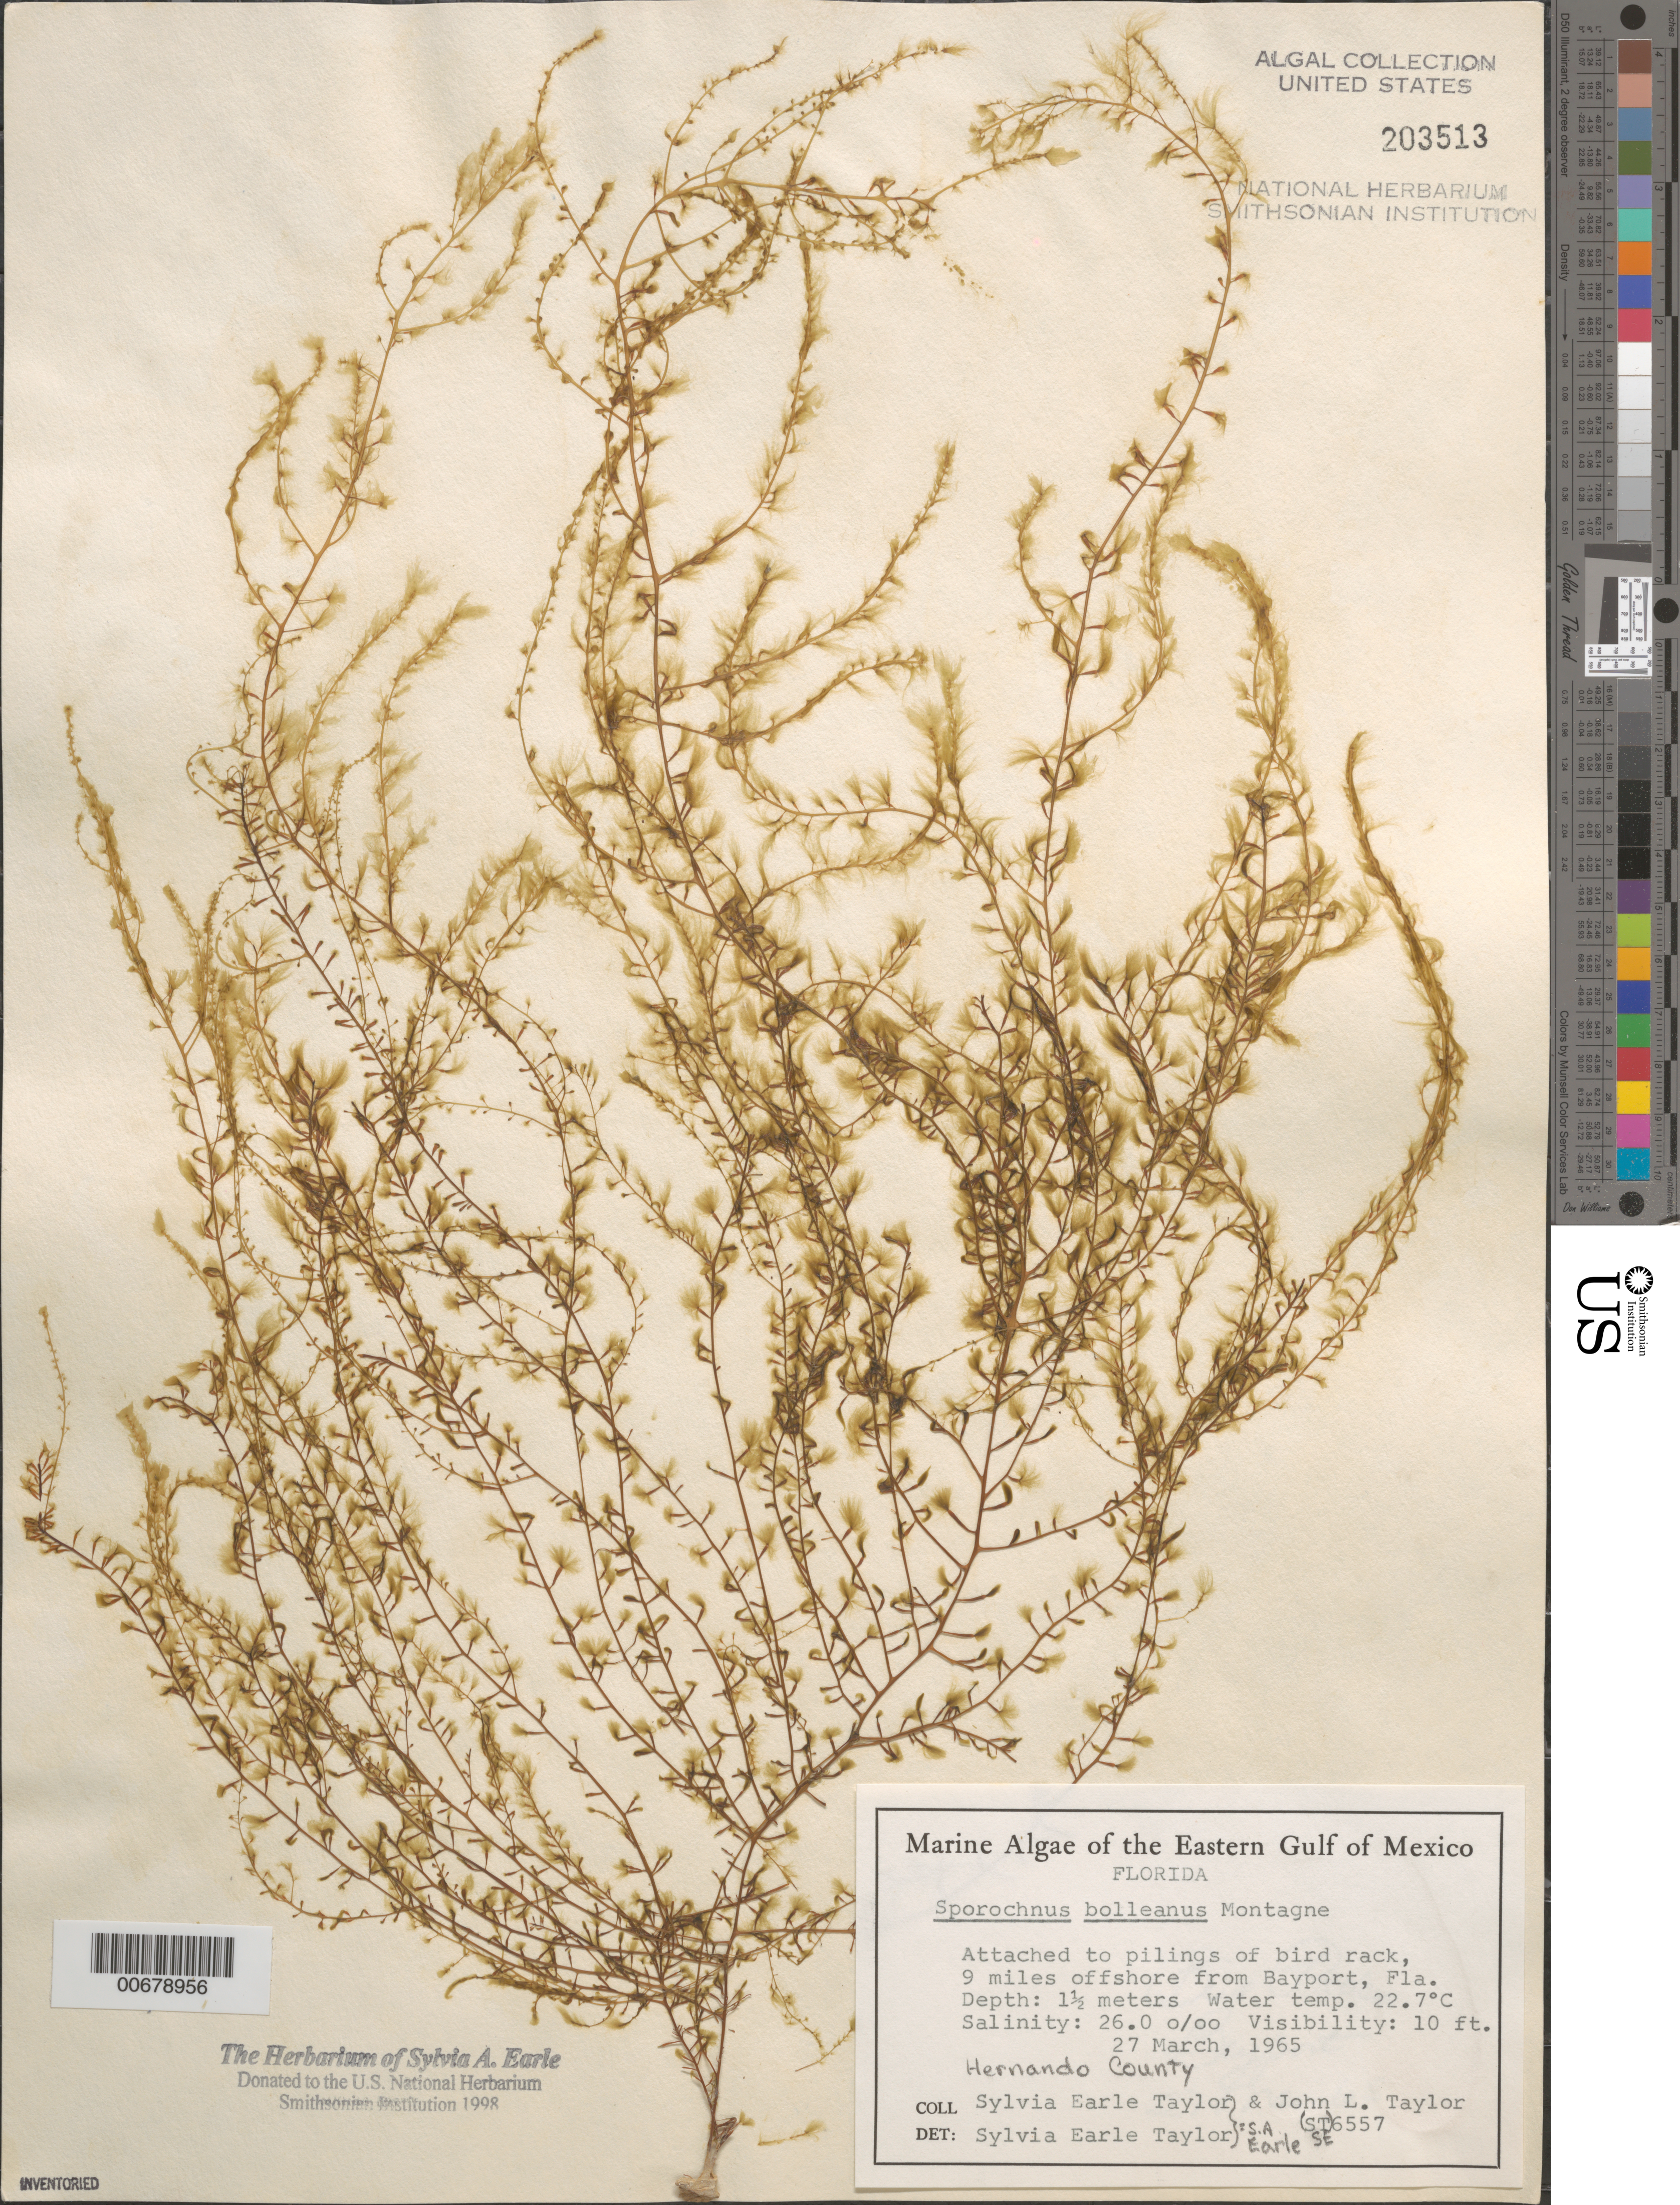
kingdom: Chromista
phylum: Ochrophyta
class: Phaeophyceae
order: Sporochnales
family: Sporochnaceae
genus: Sporochnus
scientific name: Sporochnus bolleanus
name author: Mont.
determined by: Earle, S. A.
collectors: S. A. Earle & J. L. Taylor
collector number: SE 6557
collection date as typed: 27 Mar 1965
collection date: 1965-03-27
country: United States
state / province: Florida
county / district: Hernando County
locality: Bird rack 9 miles off Bayport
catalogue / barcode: US 203513